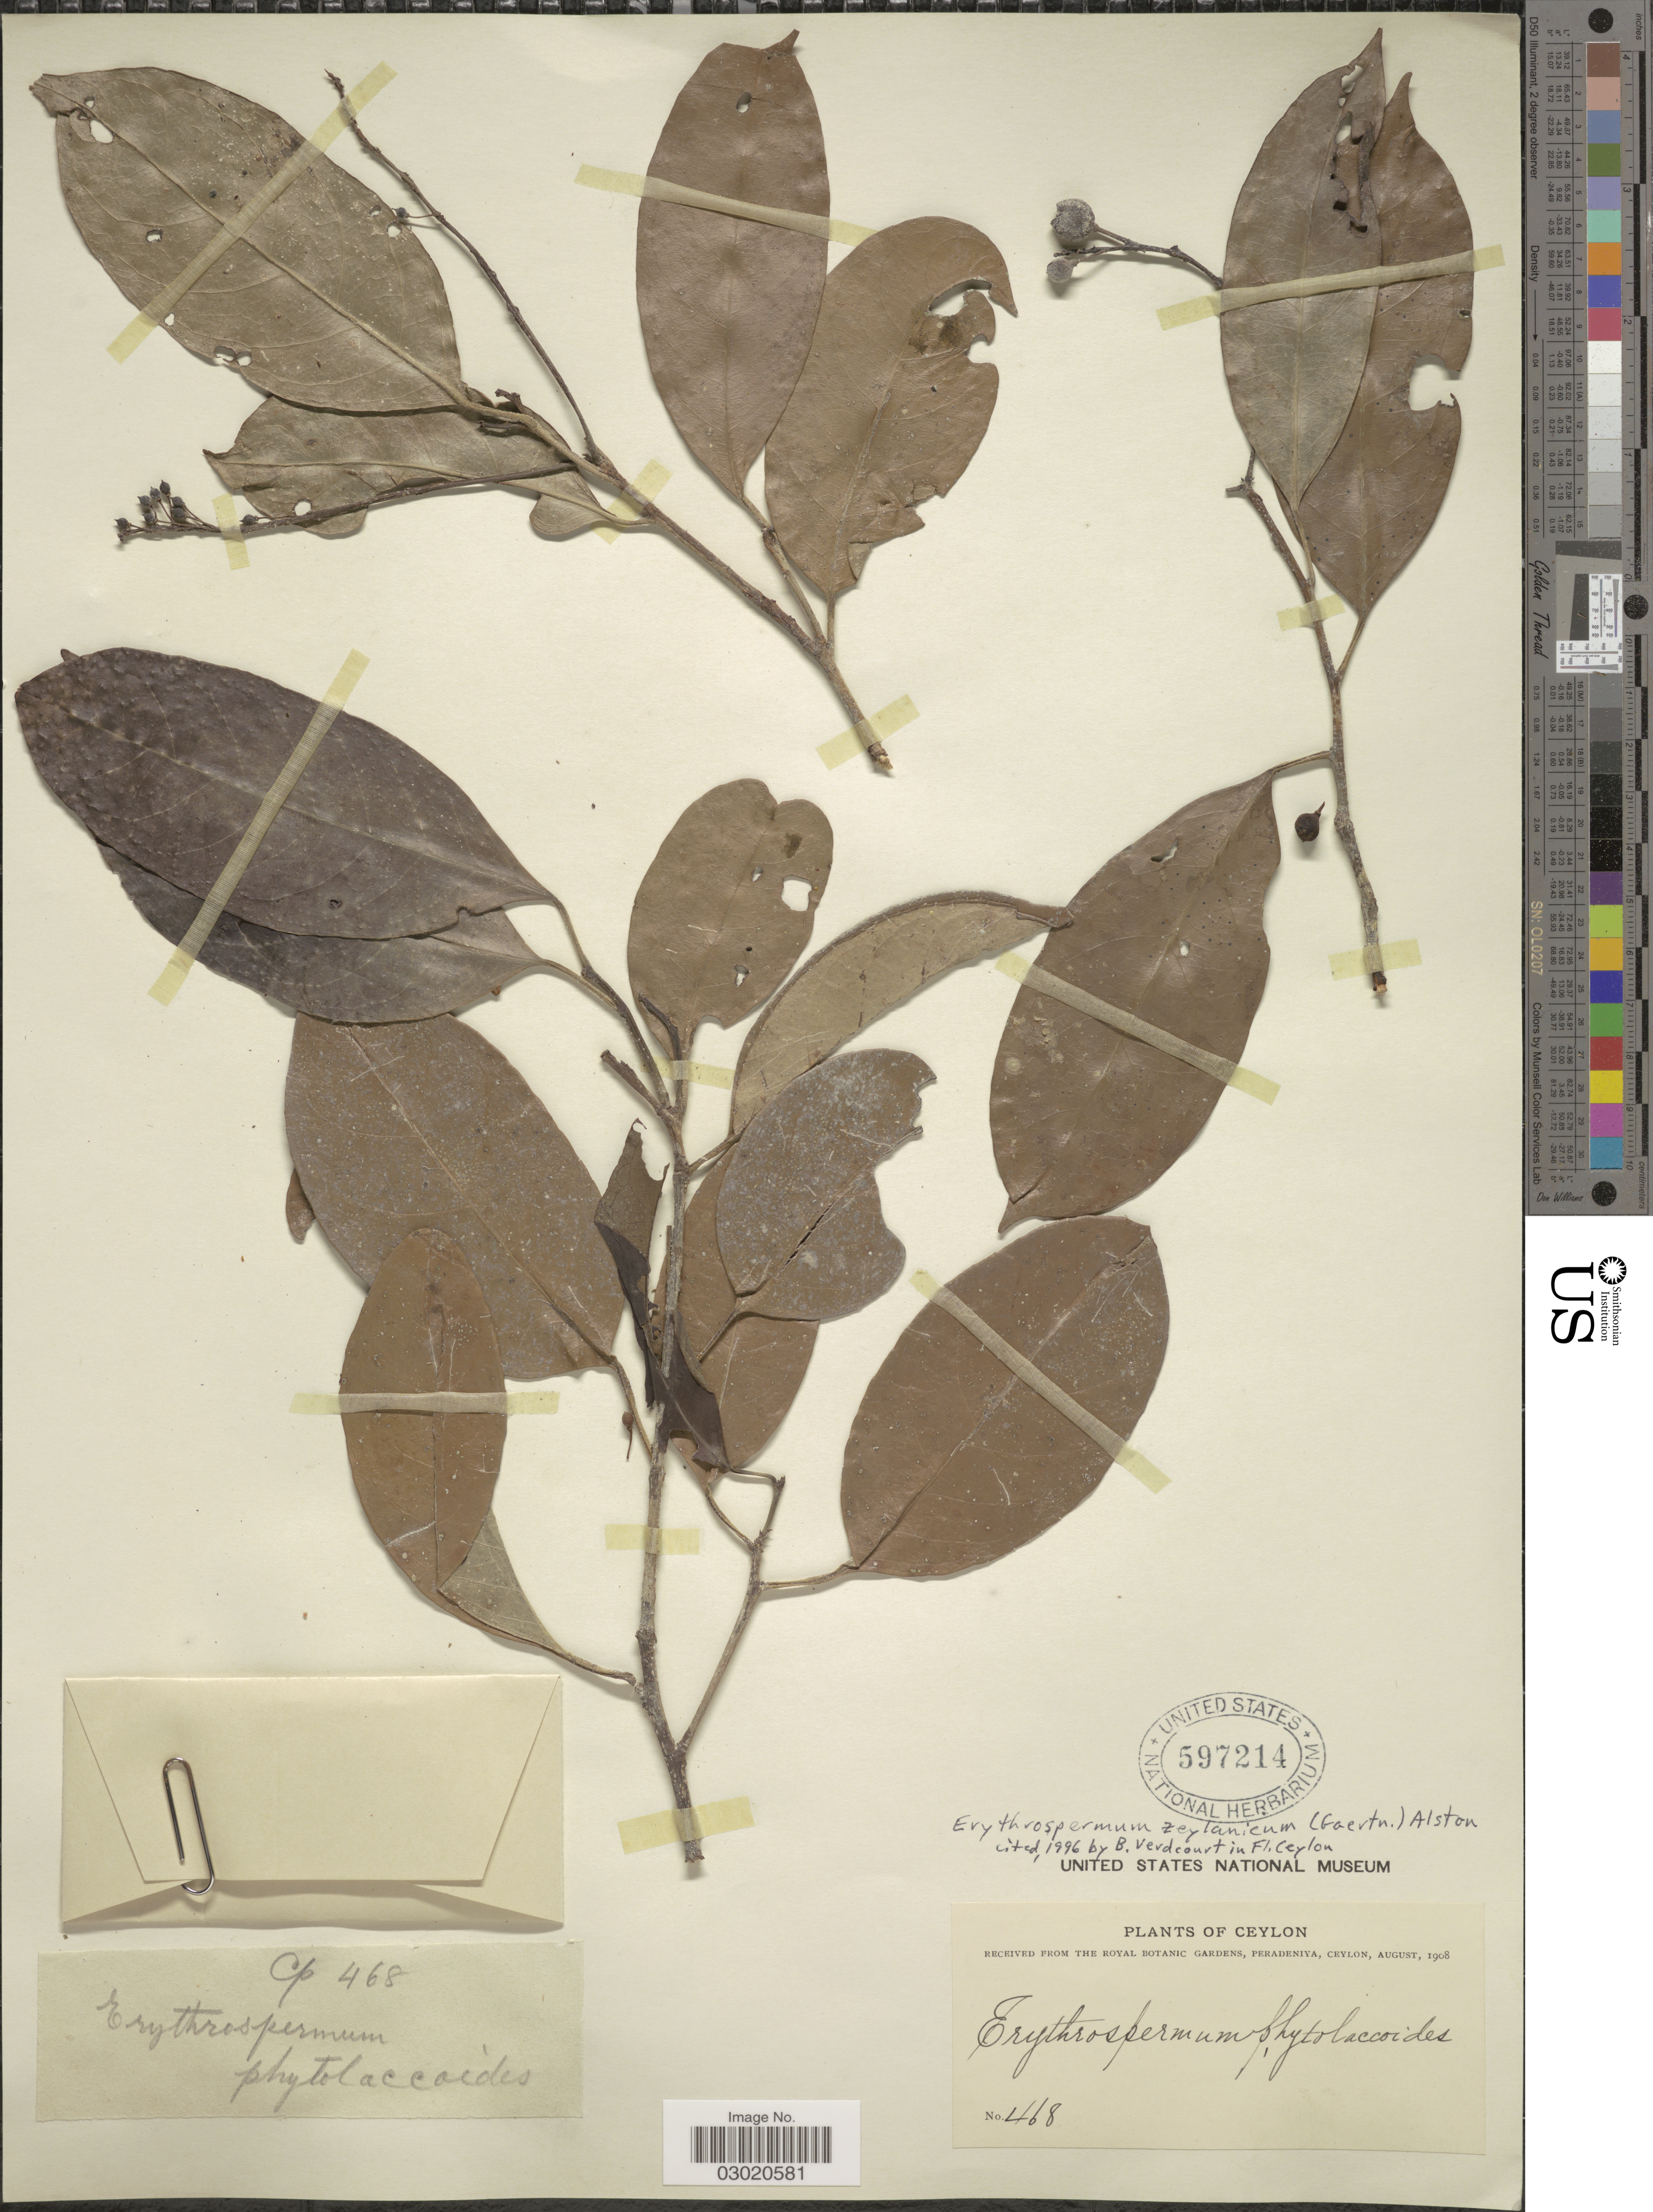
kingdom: Plantae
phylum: Tracheophyta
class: Magnoliopsida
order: Malpighiales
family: Achariaceae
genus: Erythrospermum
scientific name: Erythrospermum zeylanicum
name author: (Gaertn.) Alston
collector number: Cp468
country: Sri Lanka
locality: Ceylon.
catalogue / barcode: US 597214